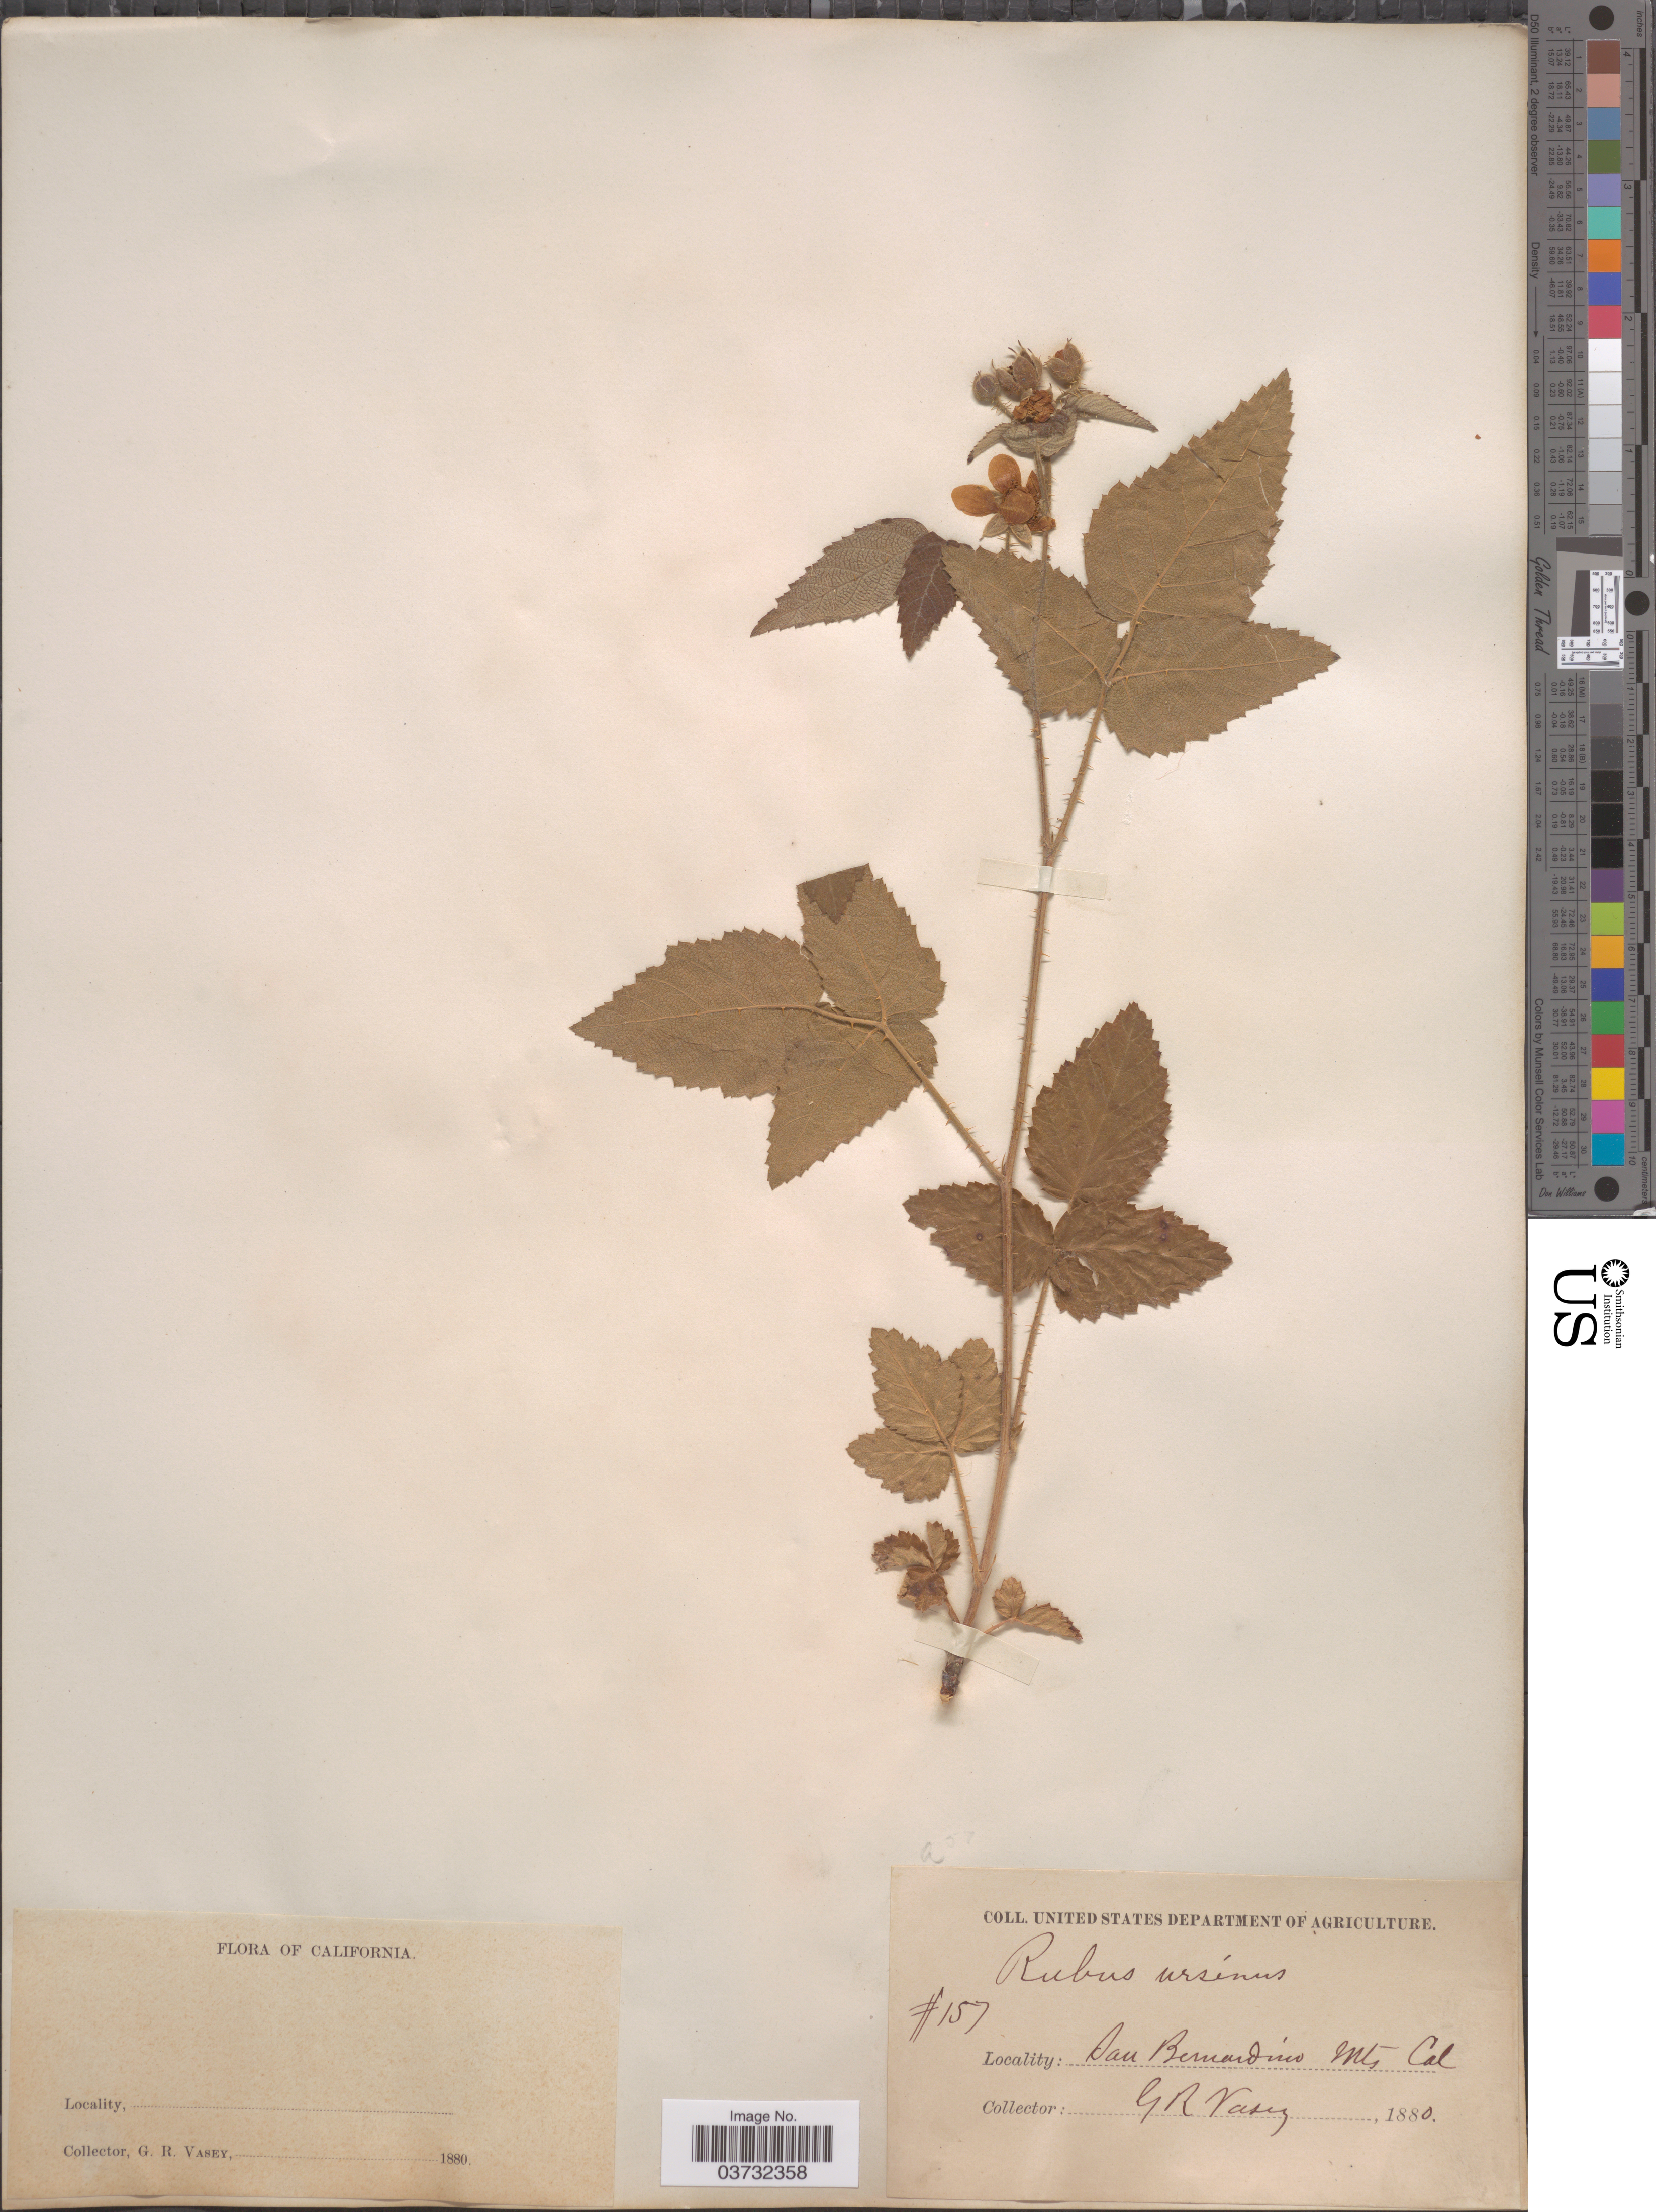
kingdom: Plantae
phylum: Tracheophyta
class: Magnoliopsida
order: Rosales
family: Rosaceae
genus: Rubus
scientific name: Rubus ursinus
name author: (Schltdl.) Cham.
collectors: G. R. Vasey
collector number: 157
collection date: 1880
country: United States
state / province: California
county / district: San Bernardino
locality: San Bernardino Mts.